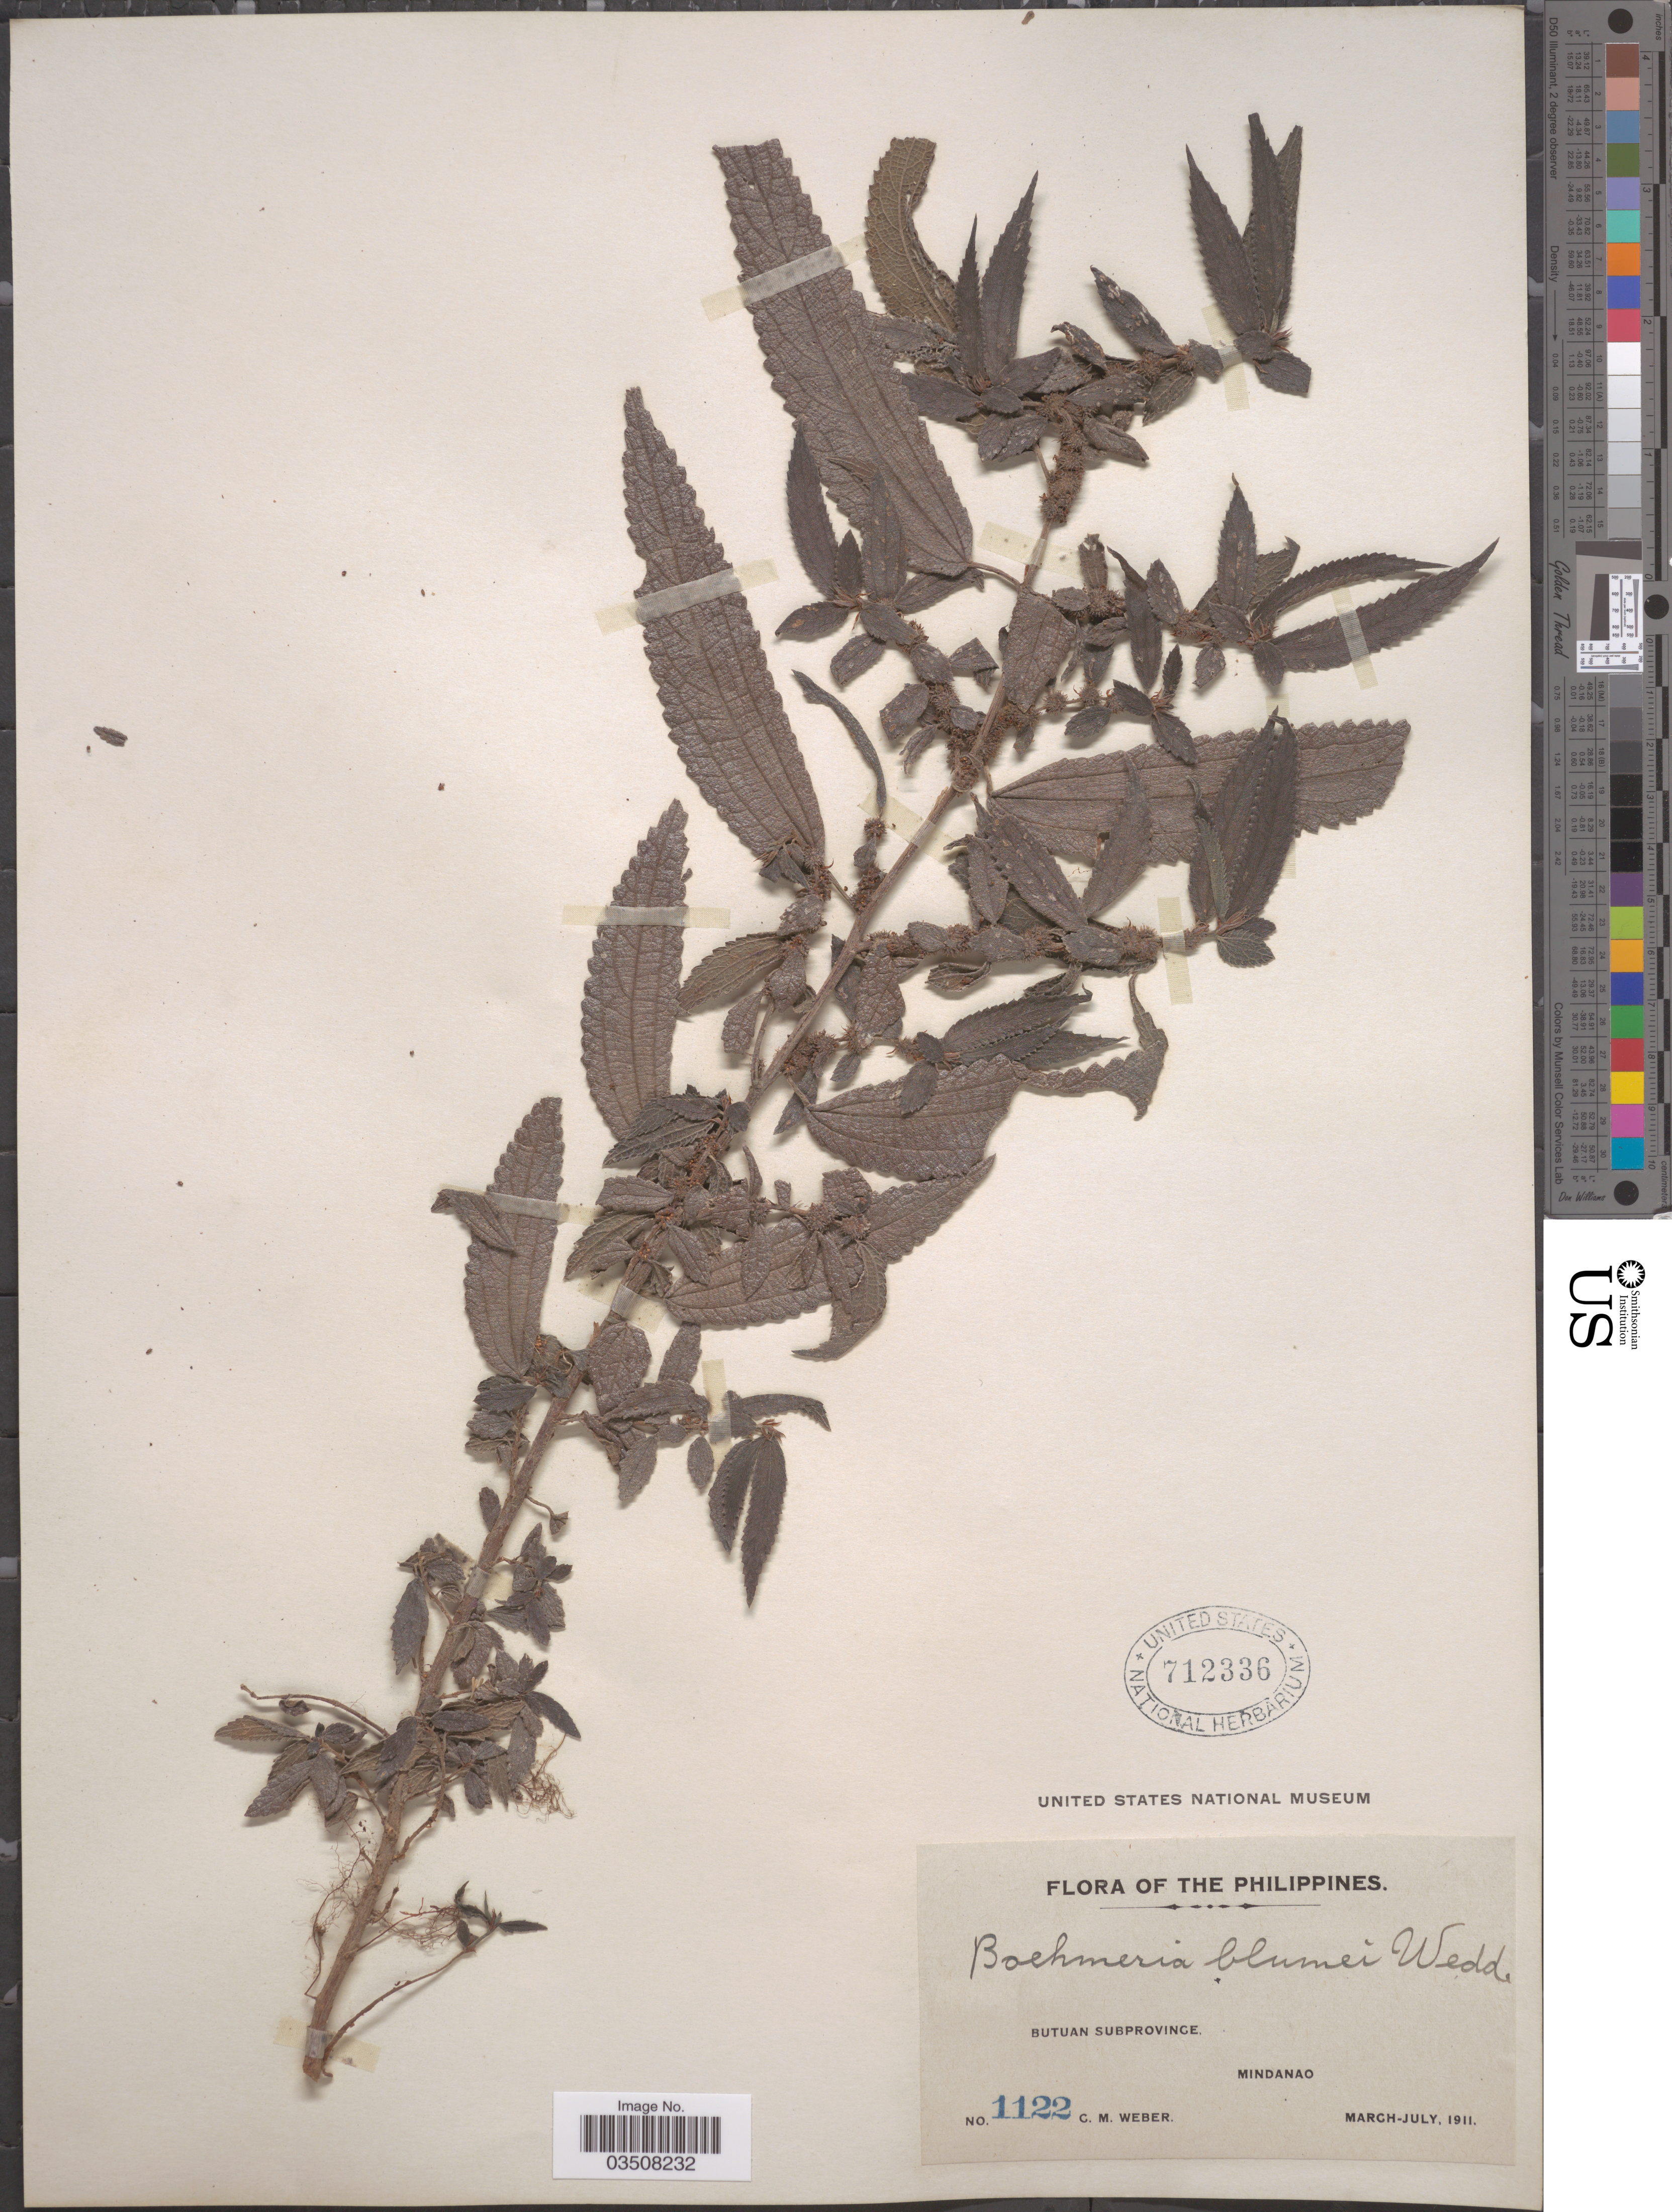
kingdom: Plantae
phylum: Tracheophyta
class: Magnoliopsida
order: Rosales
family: Urticaceae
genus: Boehmeria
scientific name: Boehmeria blumei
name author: Wedd.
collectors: C. M. Weber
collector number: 1122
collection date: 1911-03/1911-07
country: Philippines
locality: Butuan Subprovince, Mindanao.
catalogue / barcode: US 712336